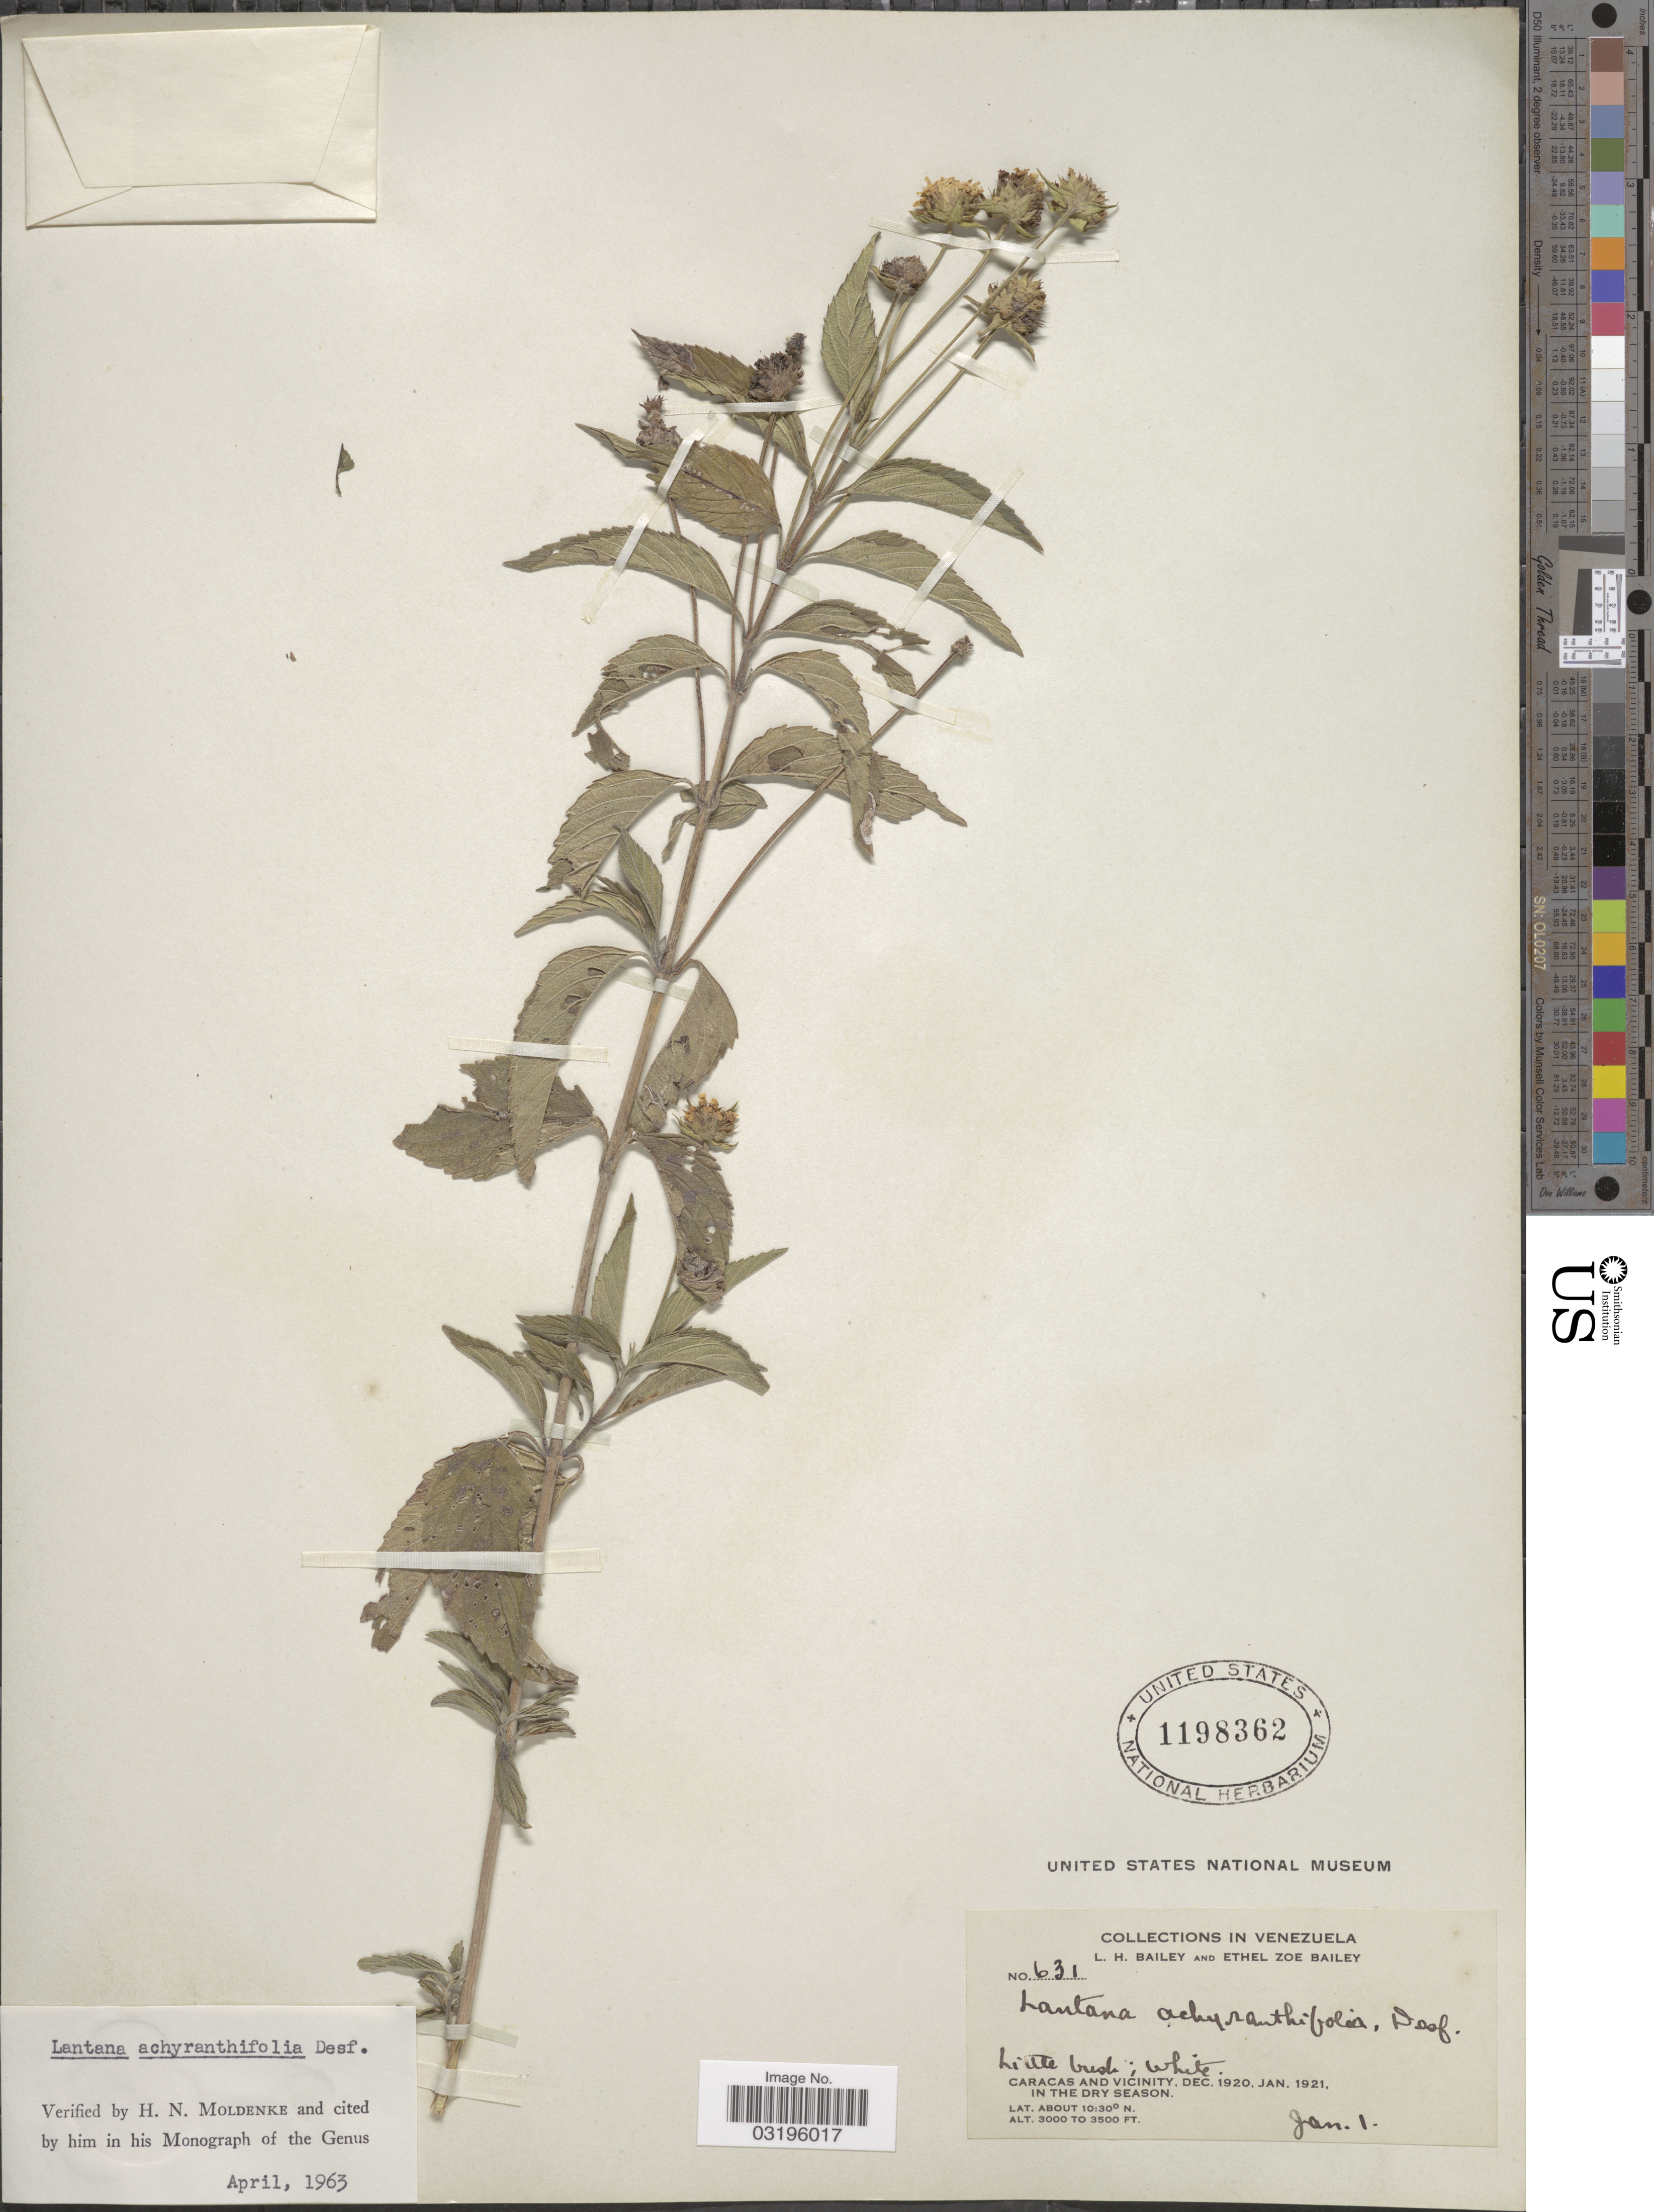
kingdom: Plantae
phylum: Tracheophyta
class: Magnoliopsida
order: Lamiales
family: Verbenaceae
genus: Lantana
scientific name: Lantana achyranthifolia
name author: Desf.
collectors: L. H. Bailey & E. Z. Bailey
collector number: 631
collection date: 1921-01-01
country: Venezuela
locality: Caracas and Vicinity.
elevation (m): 914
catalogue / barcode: US 1198362